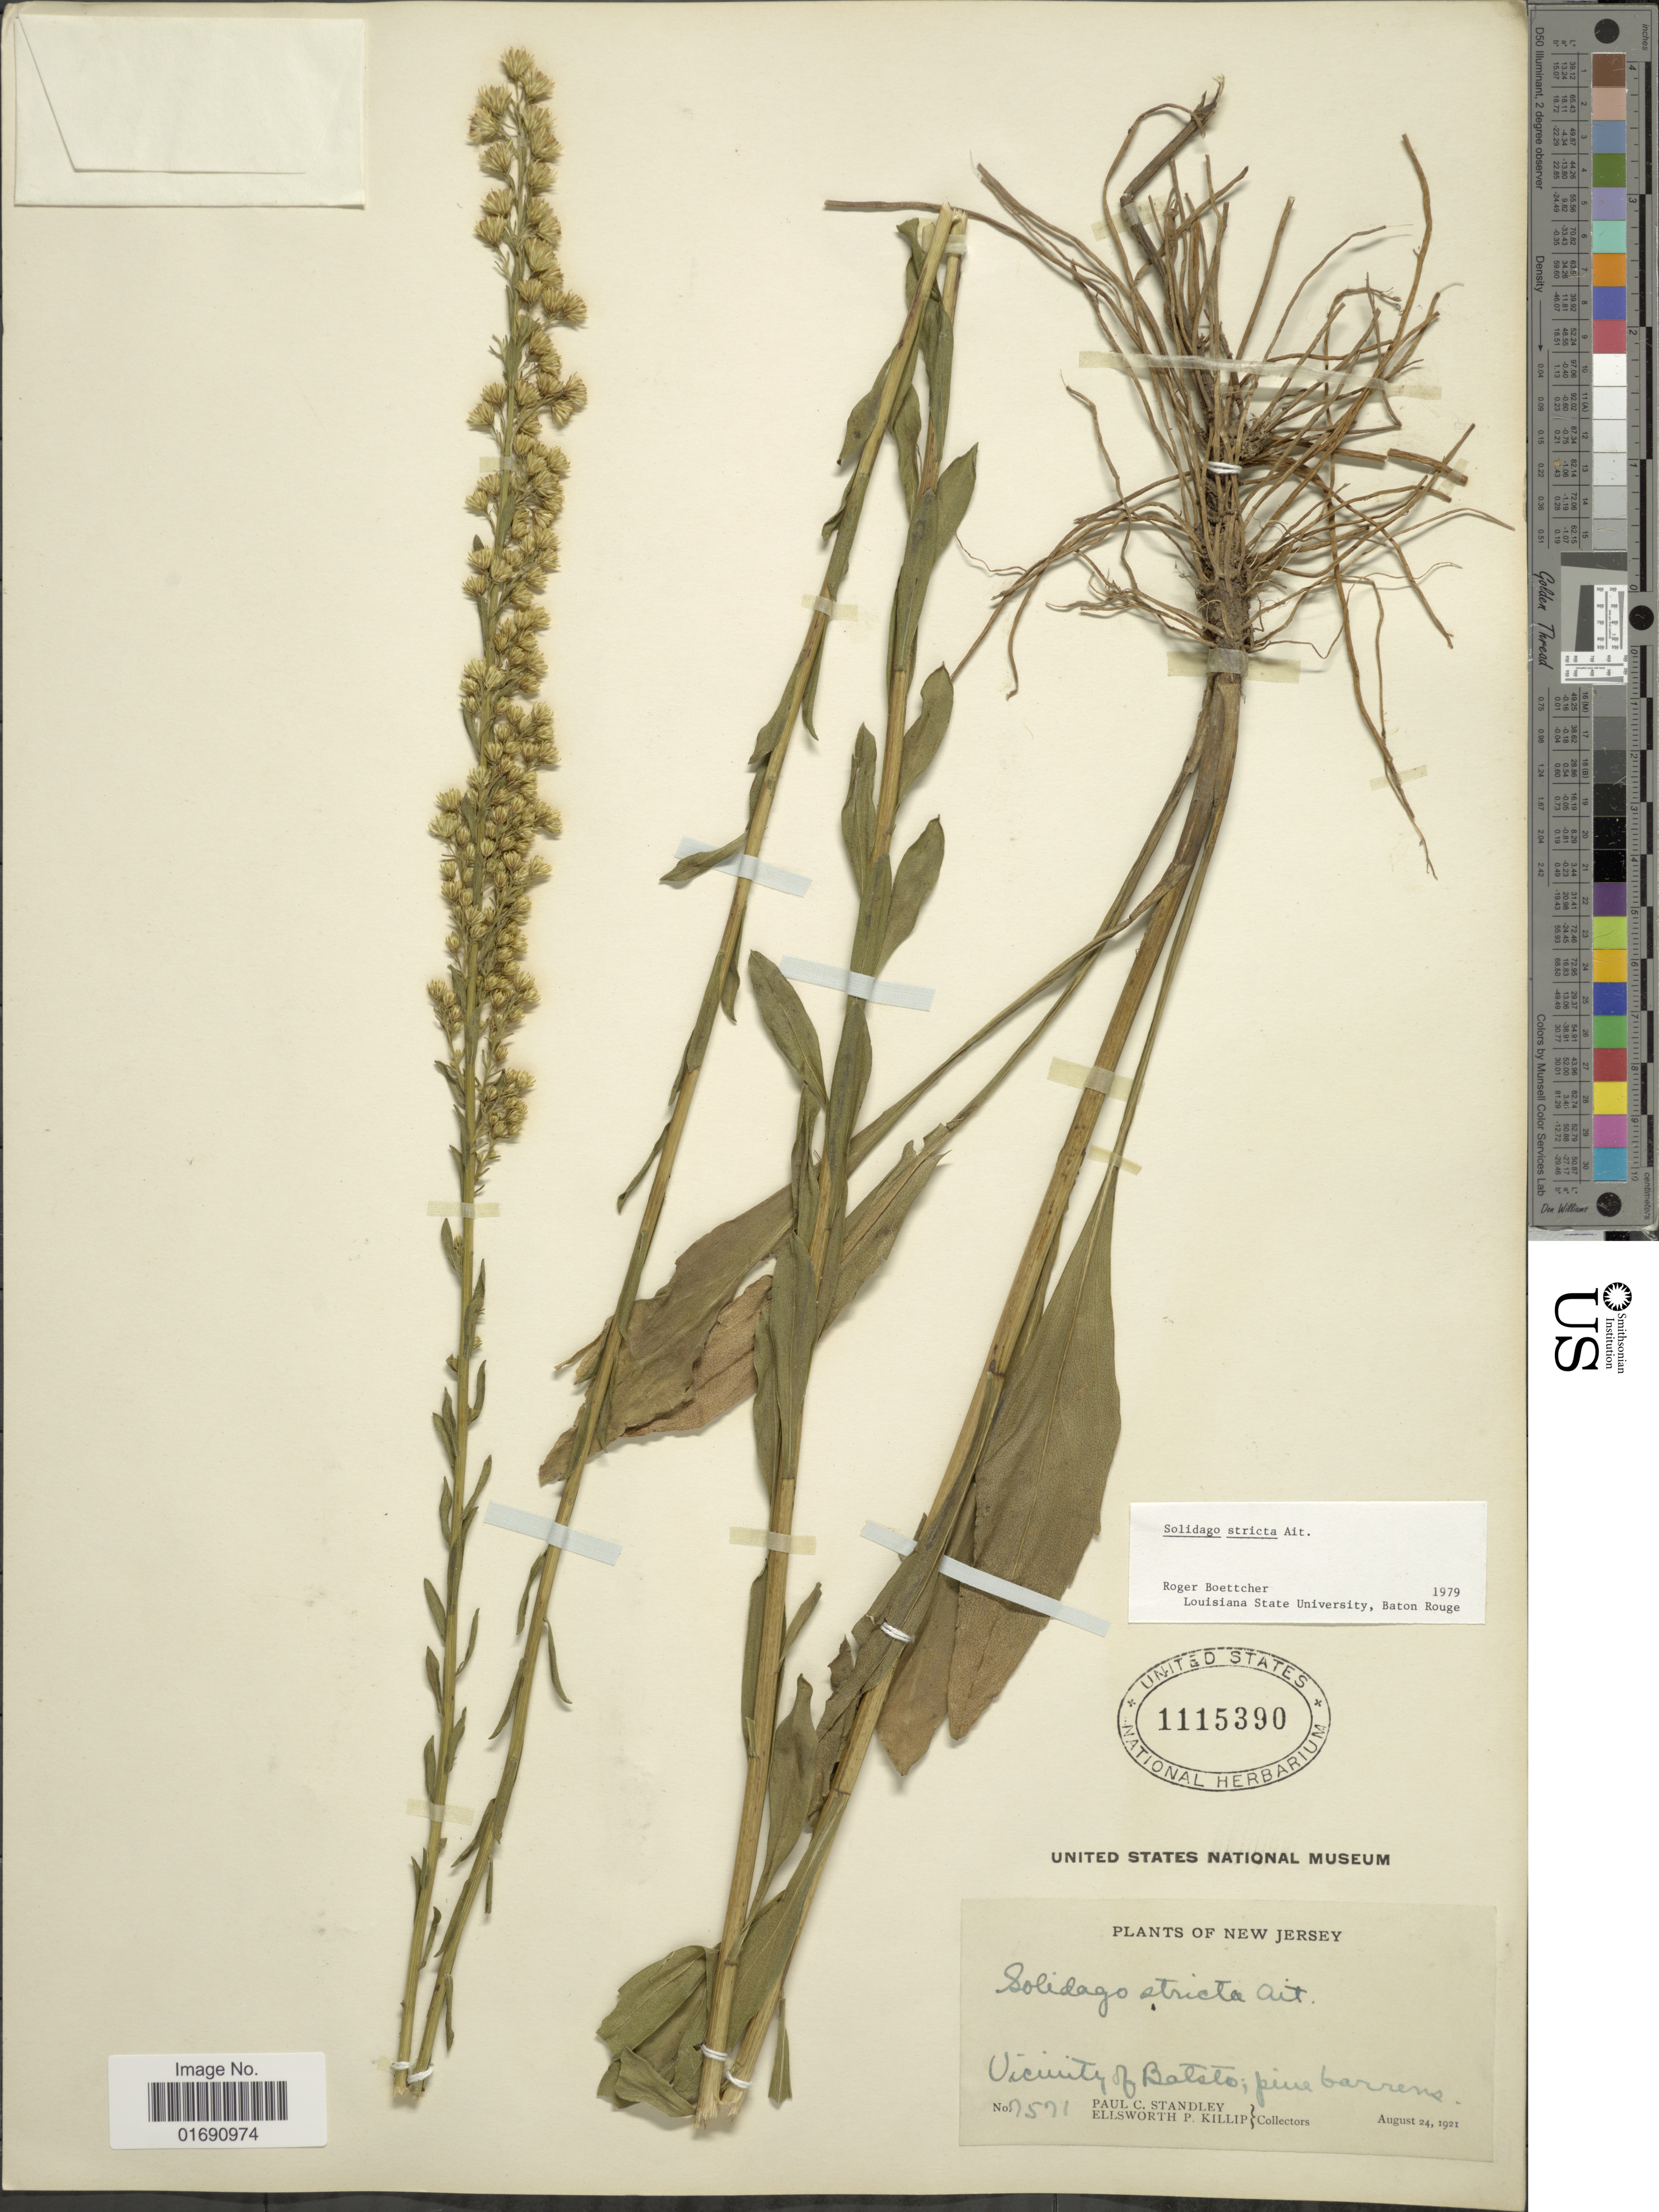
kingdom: Plantae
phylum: Tracheophyta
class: Magnoliopsida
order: Asterales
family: Asteraceae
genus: Solidago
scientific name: Solidago stricta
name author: Aiton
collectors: P. C. Standley & E. P. Killip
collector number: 7571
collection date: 1921-08-24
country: United States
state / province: New Jersey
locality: Vicinity of Batsto; pine barrens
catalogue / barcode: US 1115390